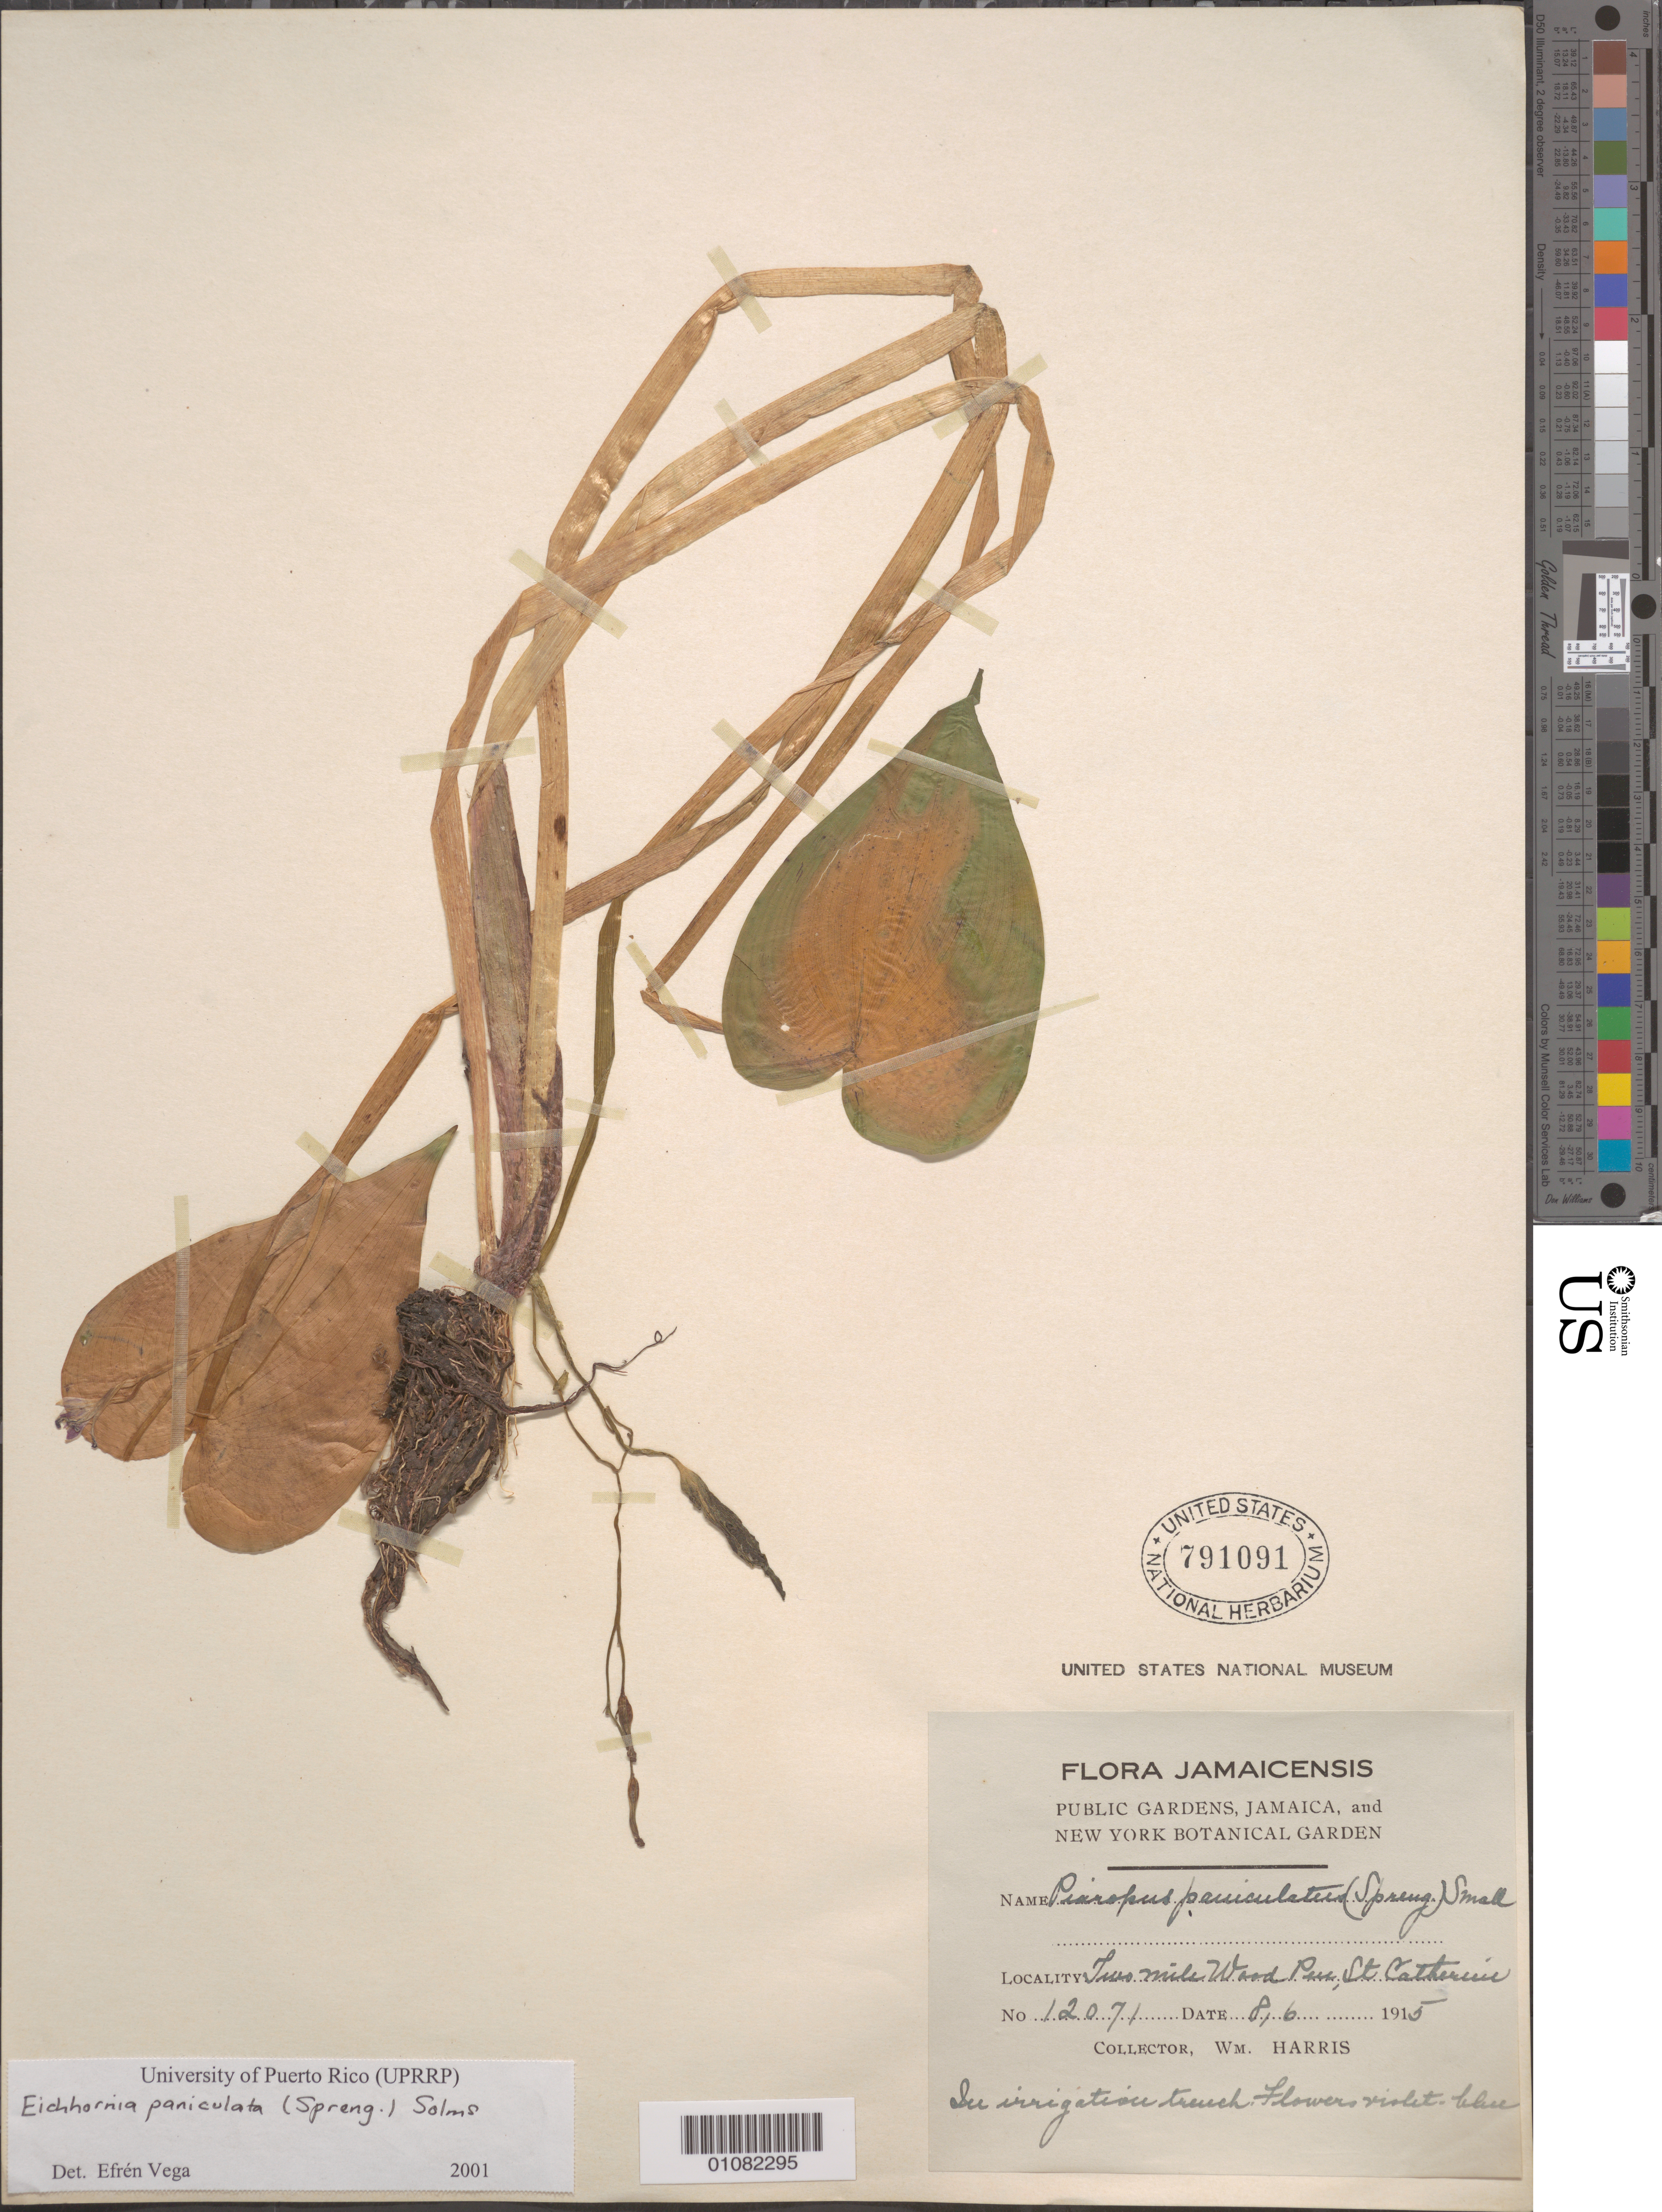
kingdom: Plantae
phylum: Tracheophyta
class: Liliopsida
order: Commelinales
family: Pontederiaceae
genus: Eichhornia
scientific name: Eichhornia paniculata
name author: Solms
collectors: W. Harris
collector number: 12071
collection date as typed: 08 Jun 1915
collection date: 1915-06-08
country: Jamaica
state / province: Saint Catherine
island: Jamaica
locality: Two mile Wood Pine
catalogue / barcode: US 791091